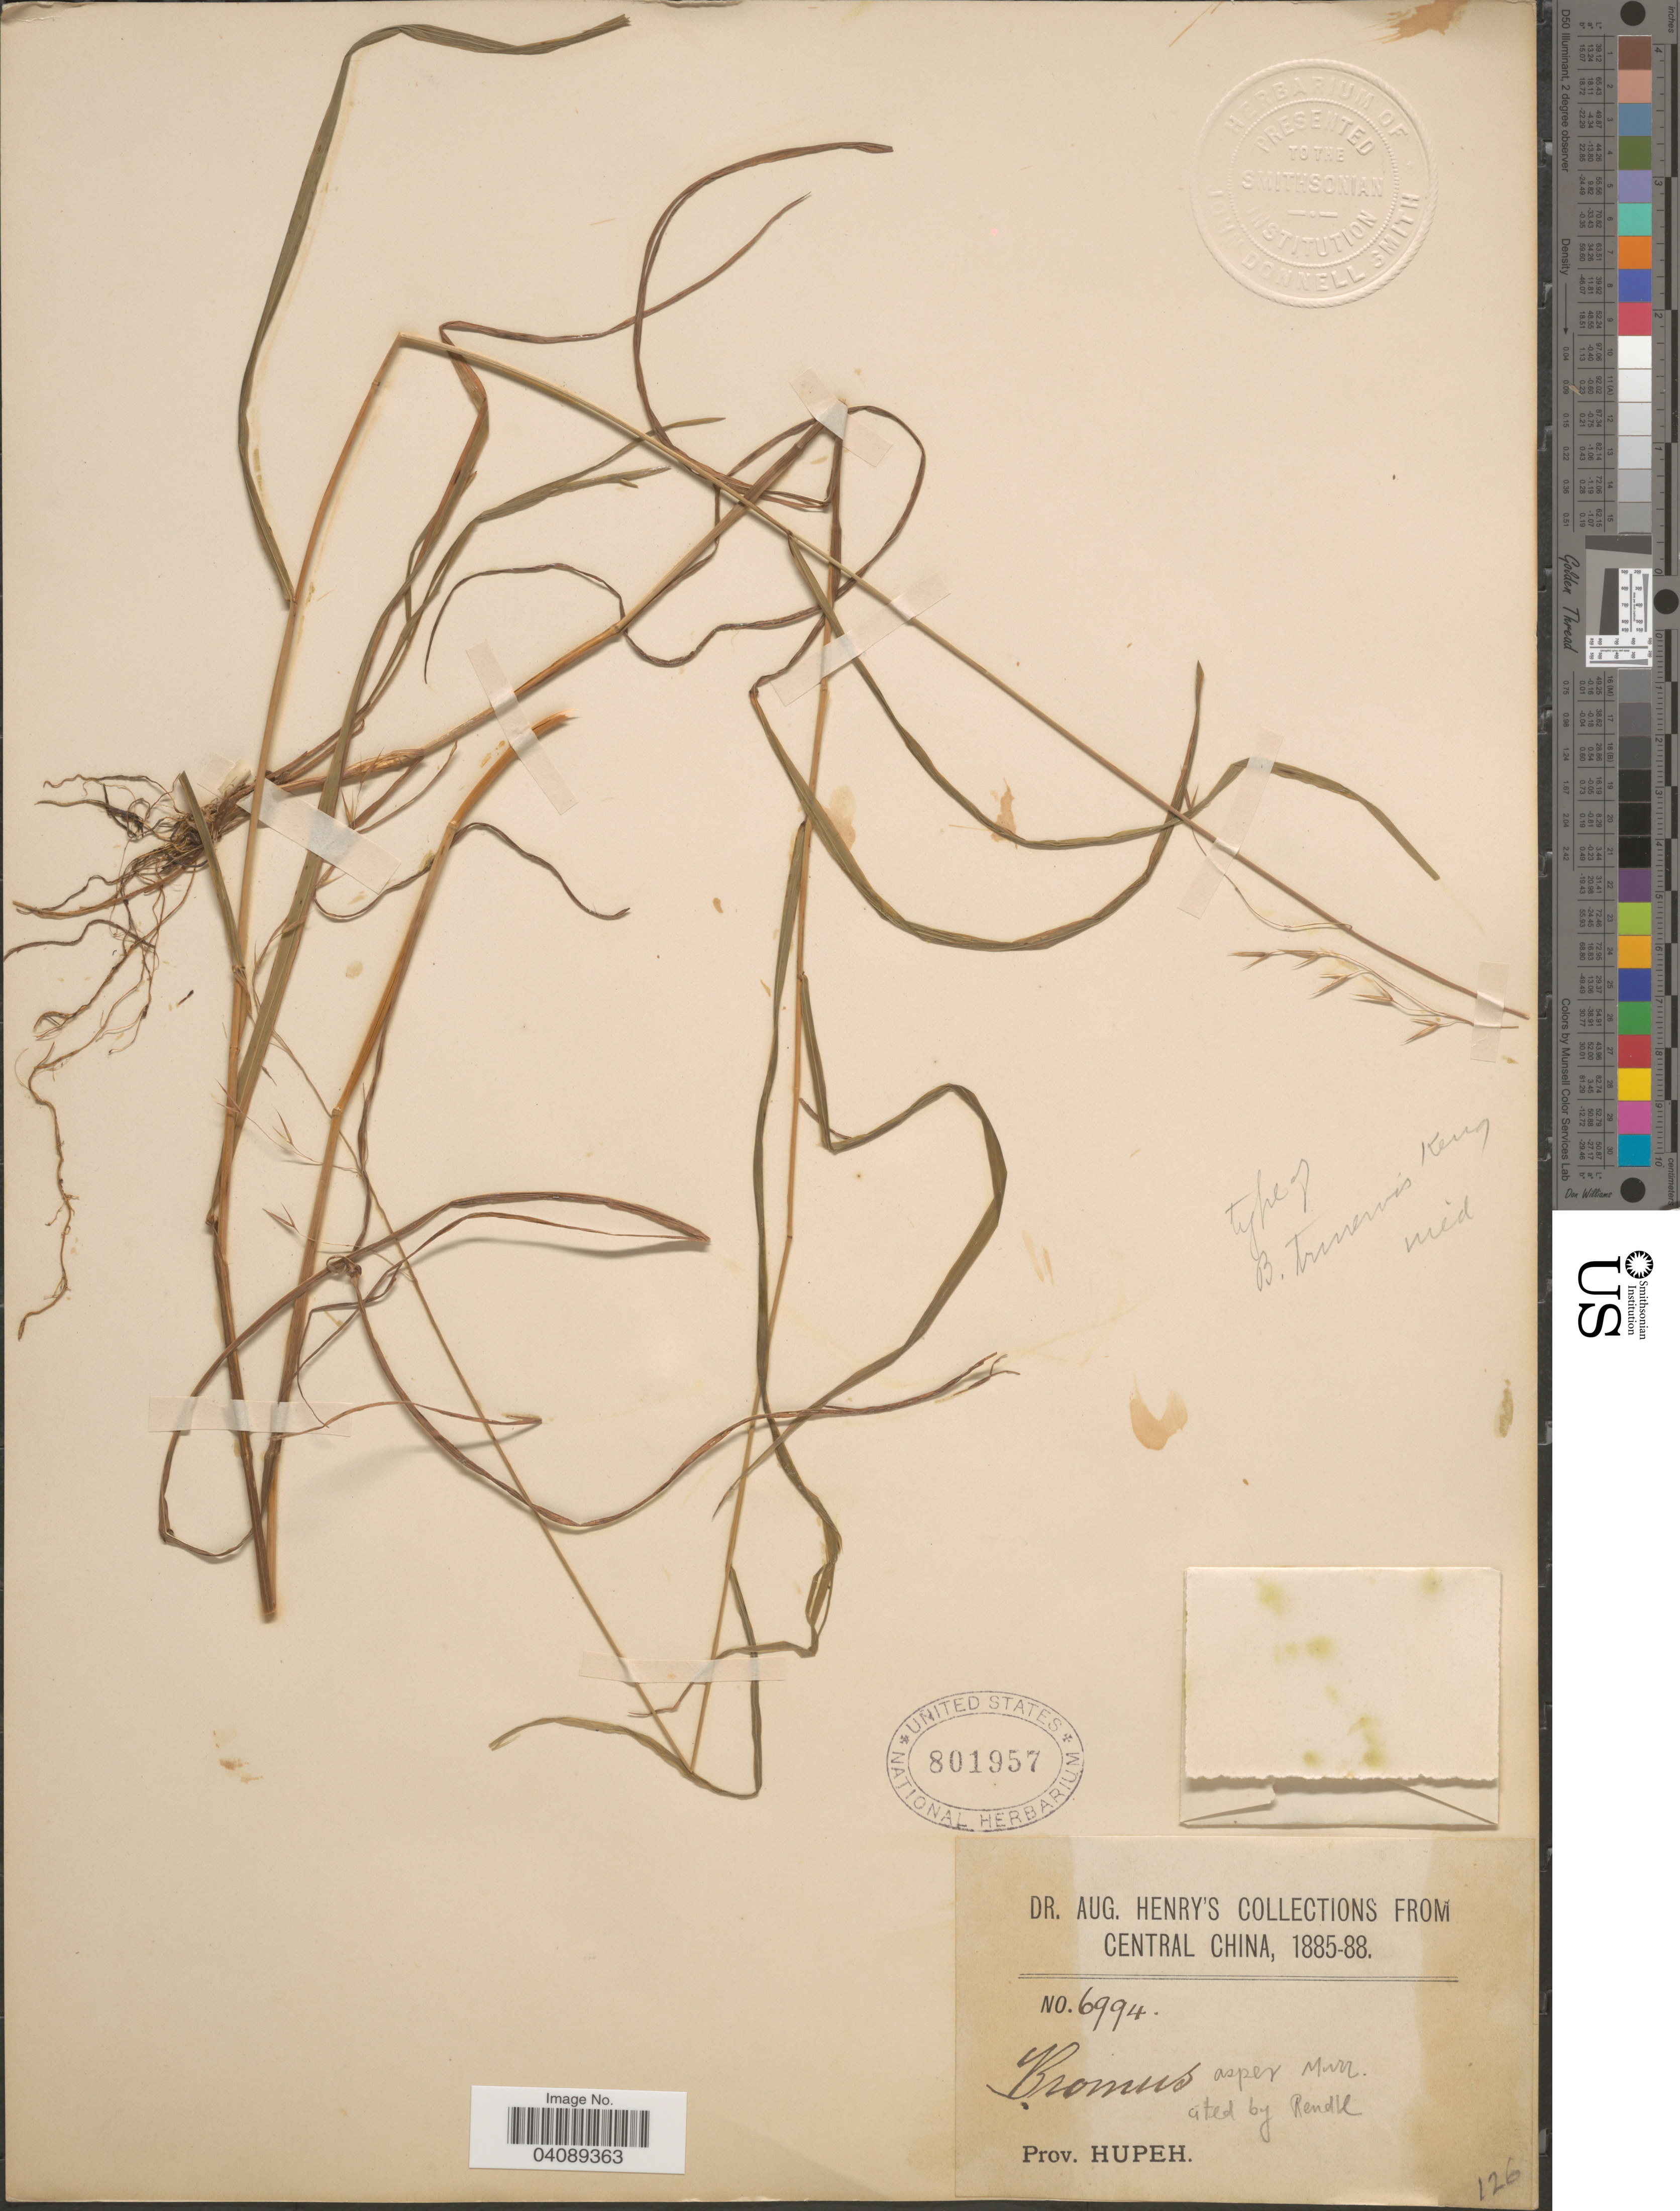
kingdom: Plantae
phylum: Tracheophyta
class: Liliopsida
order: Poales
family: Poaceae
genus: Bromus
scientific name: Bromus sp.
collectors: A. Henry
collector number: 6994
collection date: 1885/1888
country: China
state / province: Hubei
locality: Central China. Prov. Hupeh.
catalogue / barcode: US 801957